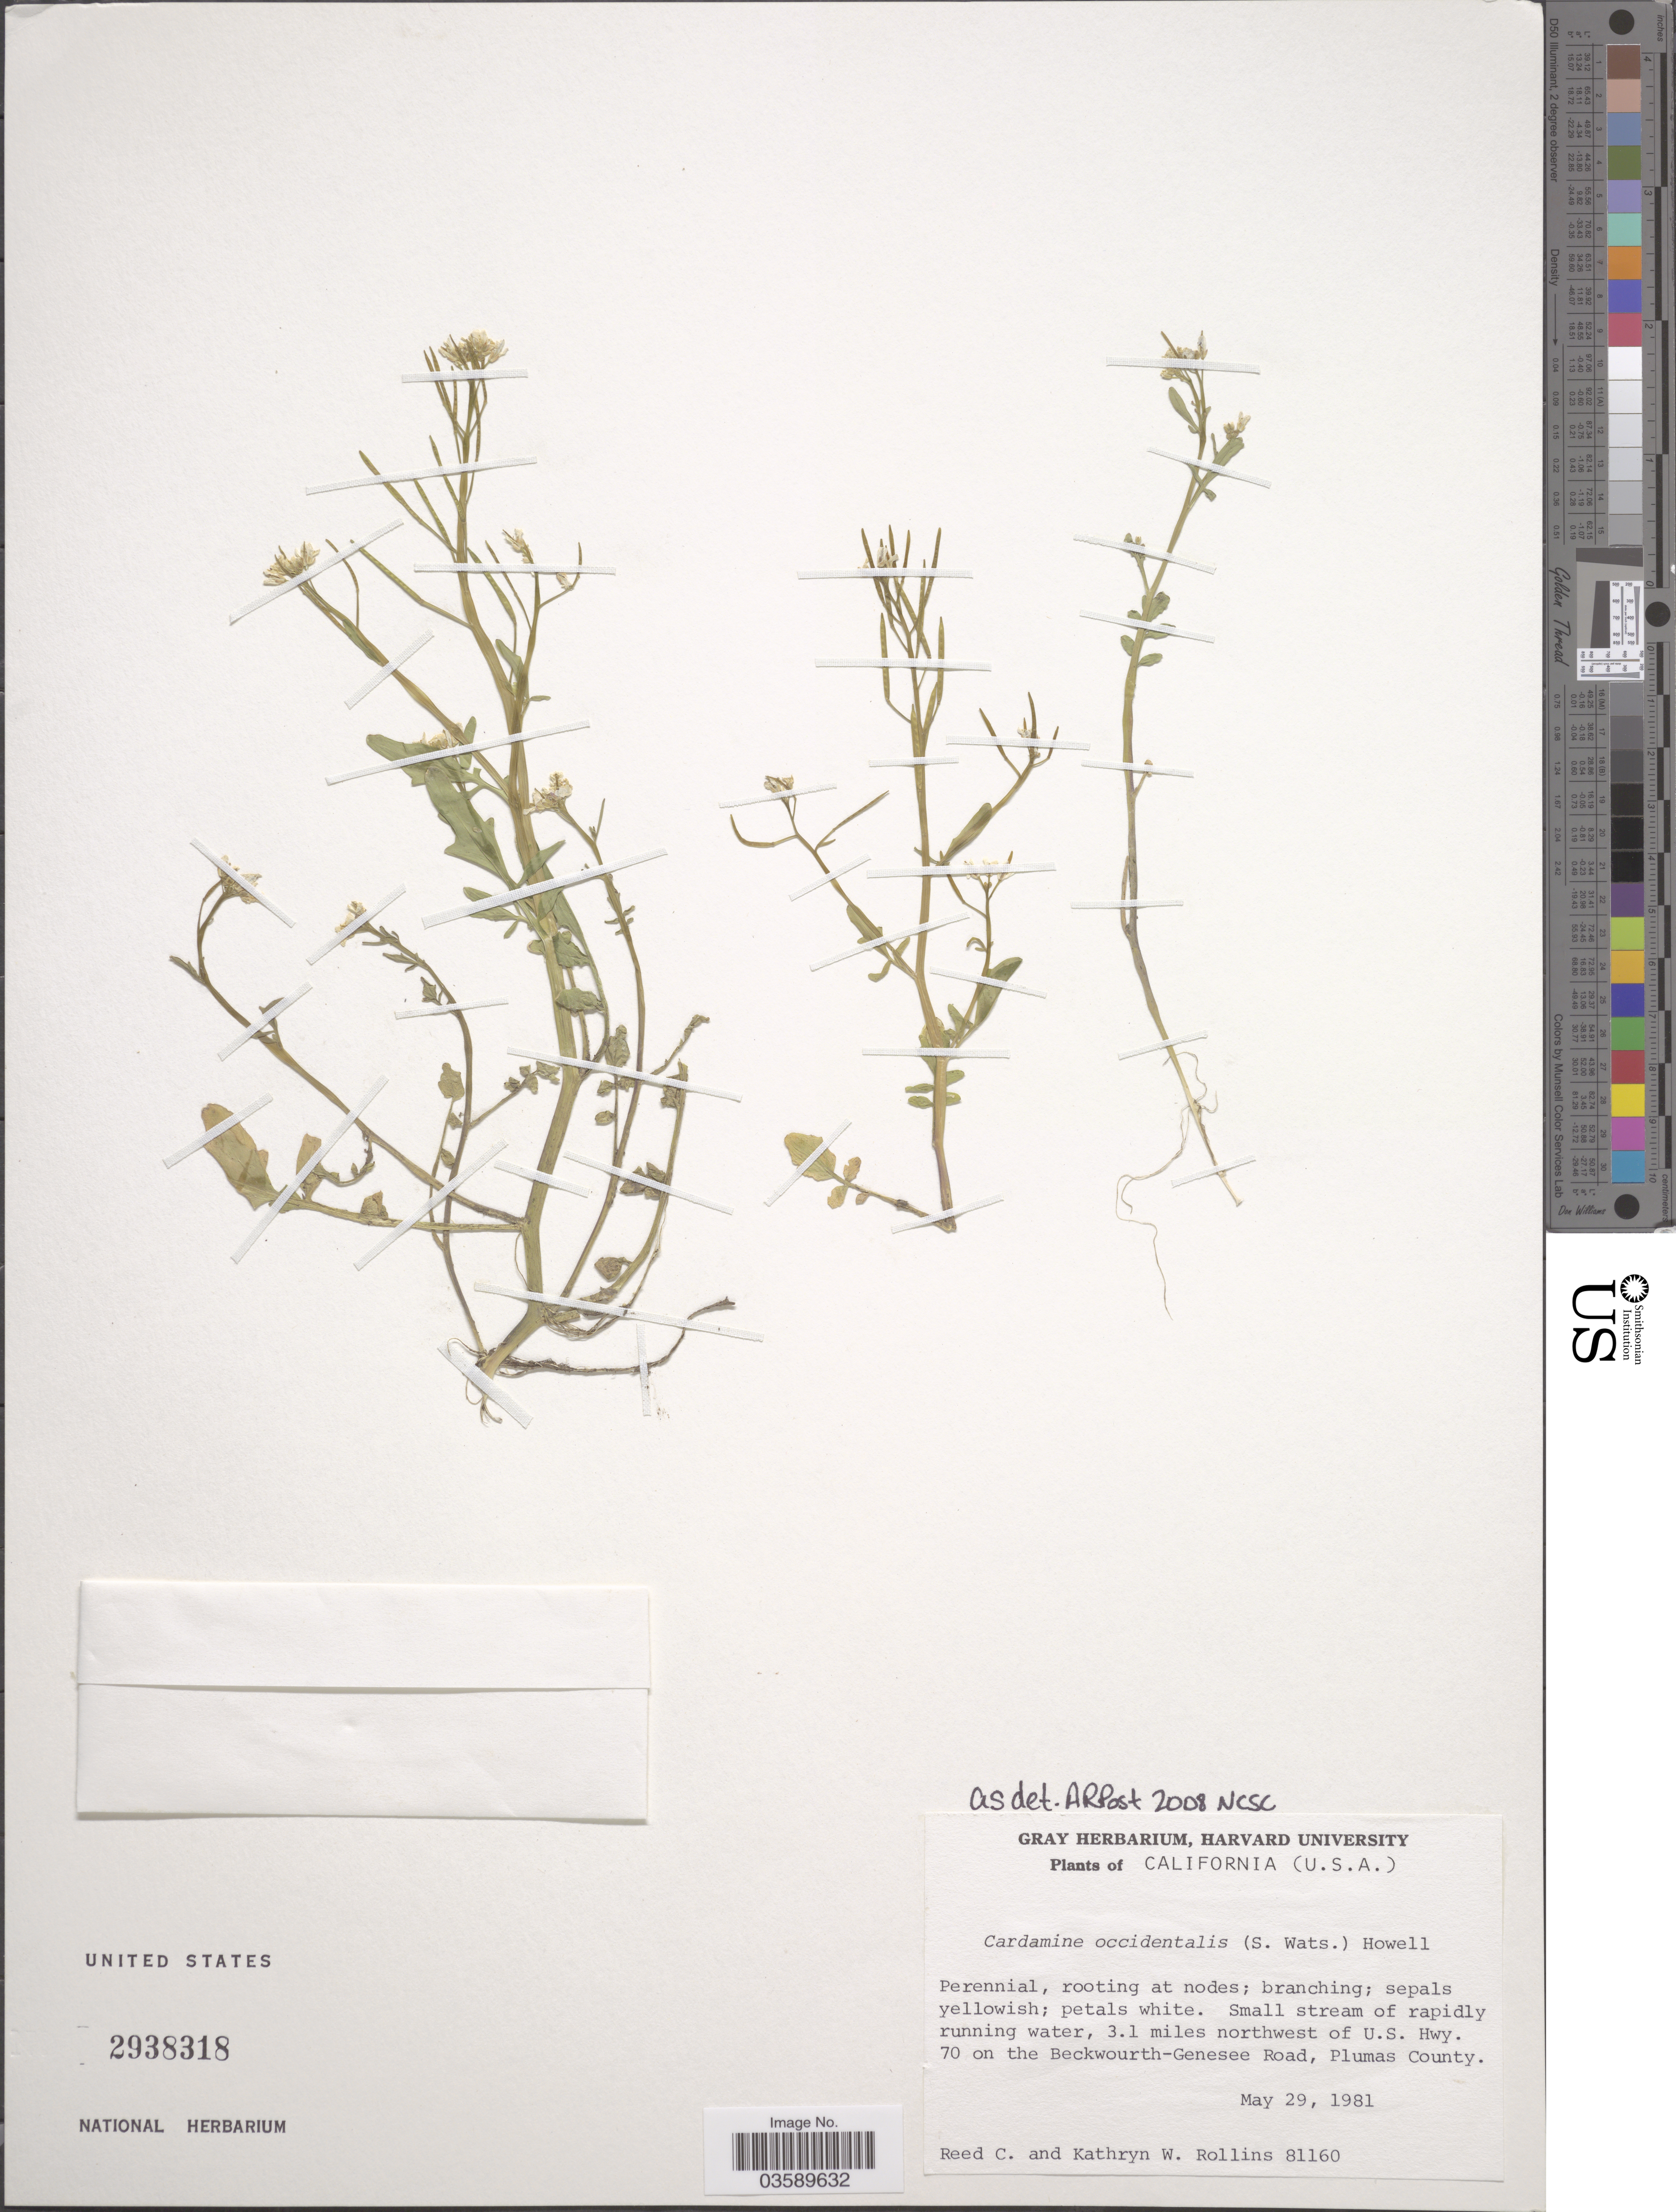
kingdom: Plantae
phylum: Tracheophyta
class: Magnoliopsida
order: Brassicales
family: Brassicaceae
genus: Cardamine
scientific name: Cardamine occidentalis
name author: (S. Watson ex B.L. Rob.) Howell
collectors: R. C. Rollins & K. W. Rollins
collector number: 81160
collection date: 1981-05-29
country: United States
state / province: California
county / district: Plumas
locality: Small stream of rapidly running water, 3.1 miles northwest of U.S. Hwy. 70 on the Beckwourth-Genesee Road, Plumas County.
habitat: small stream of rapidly running water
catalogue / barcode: US 2938318